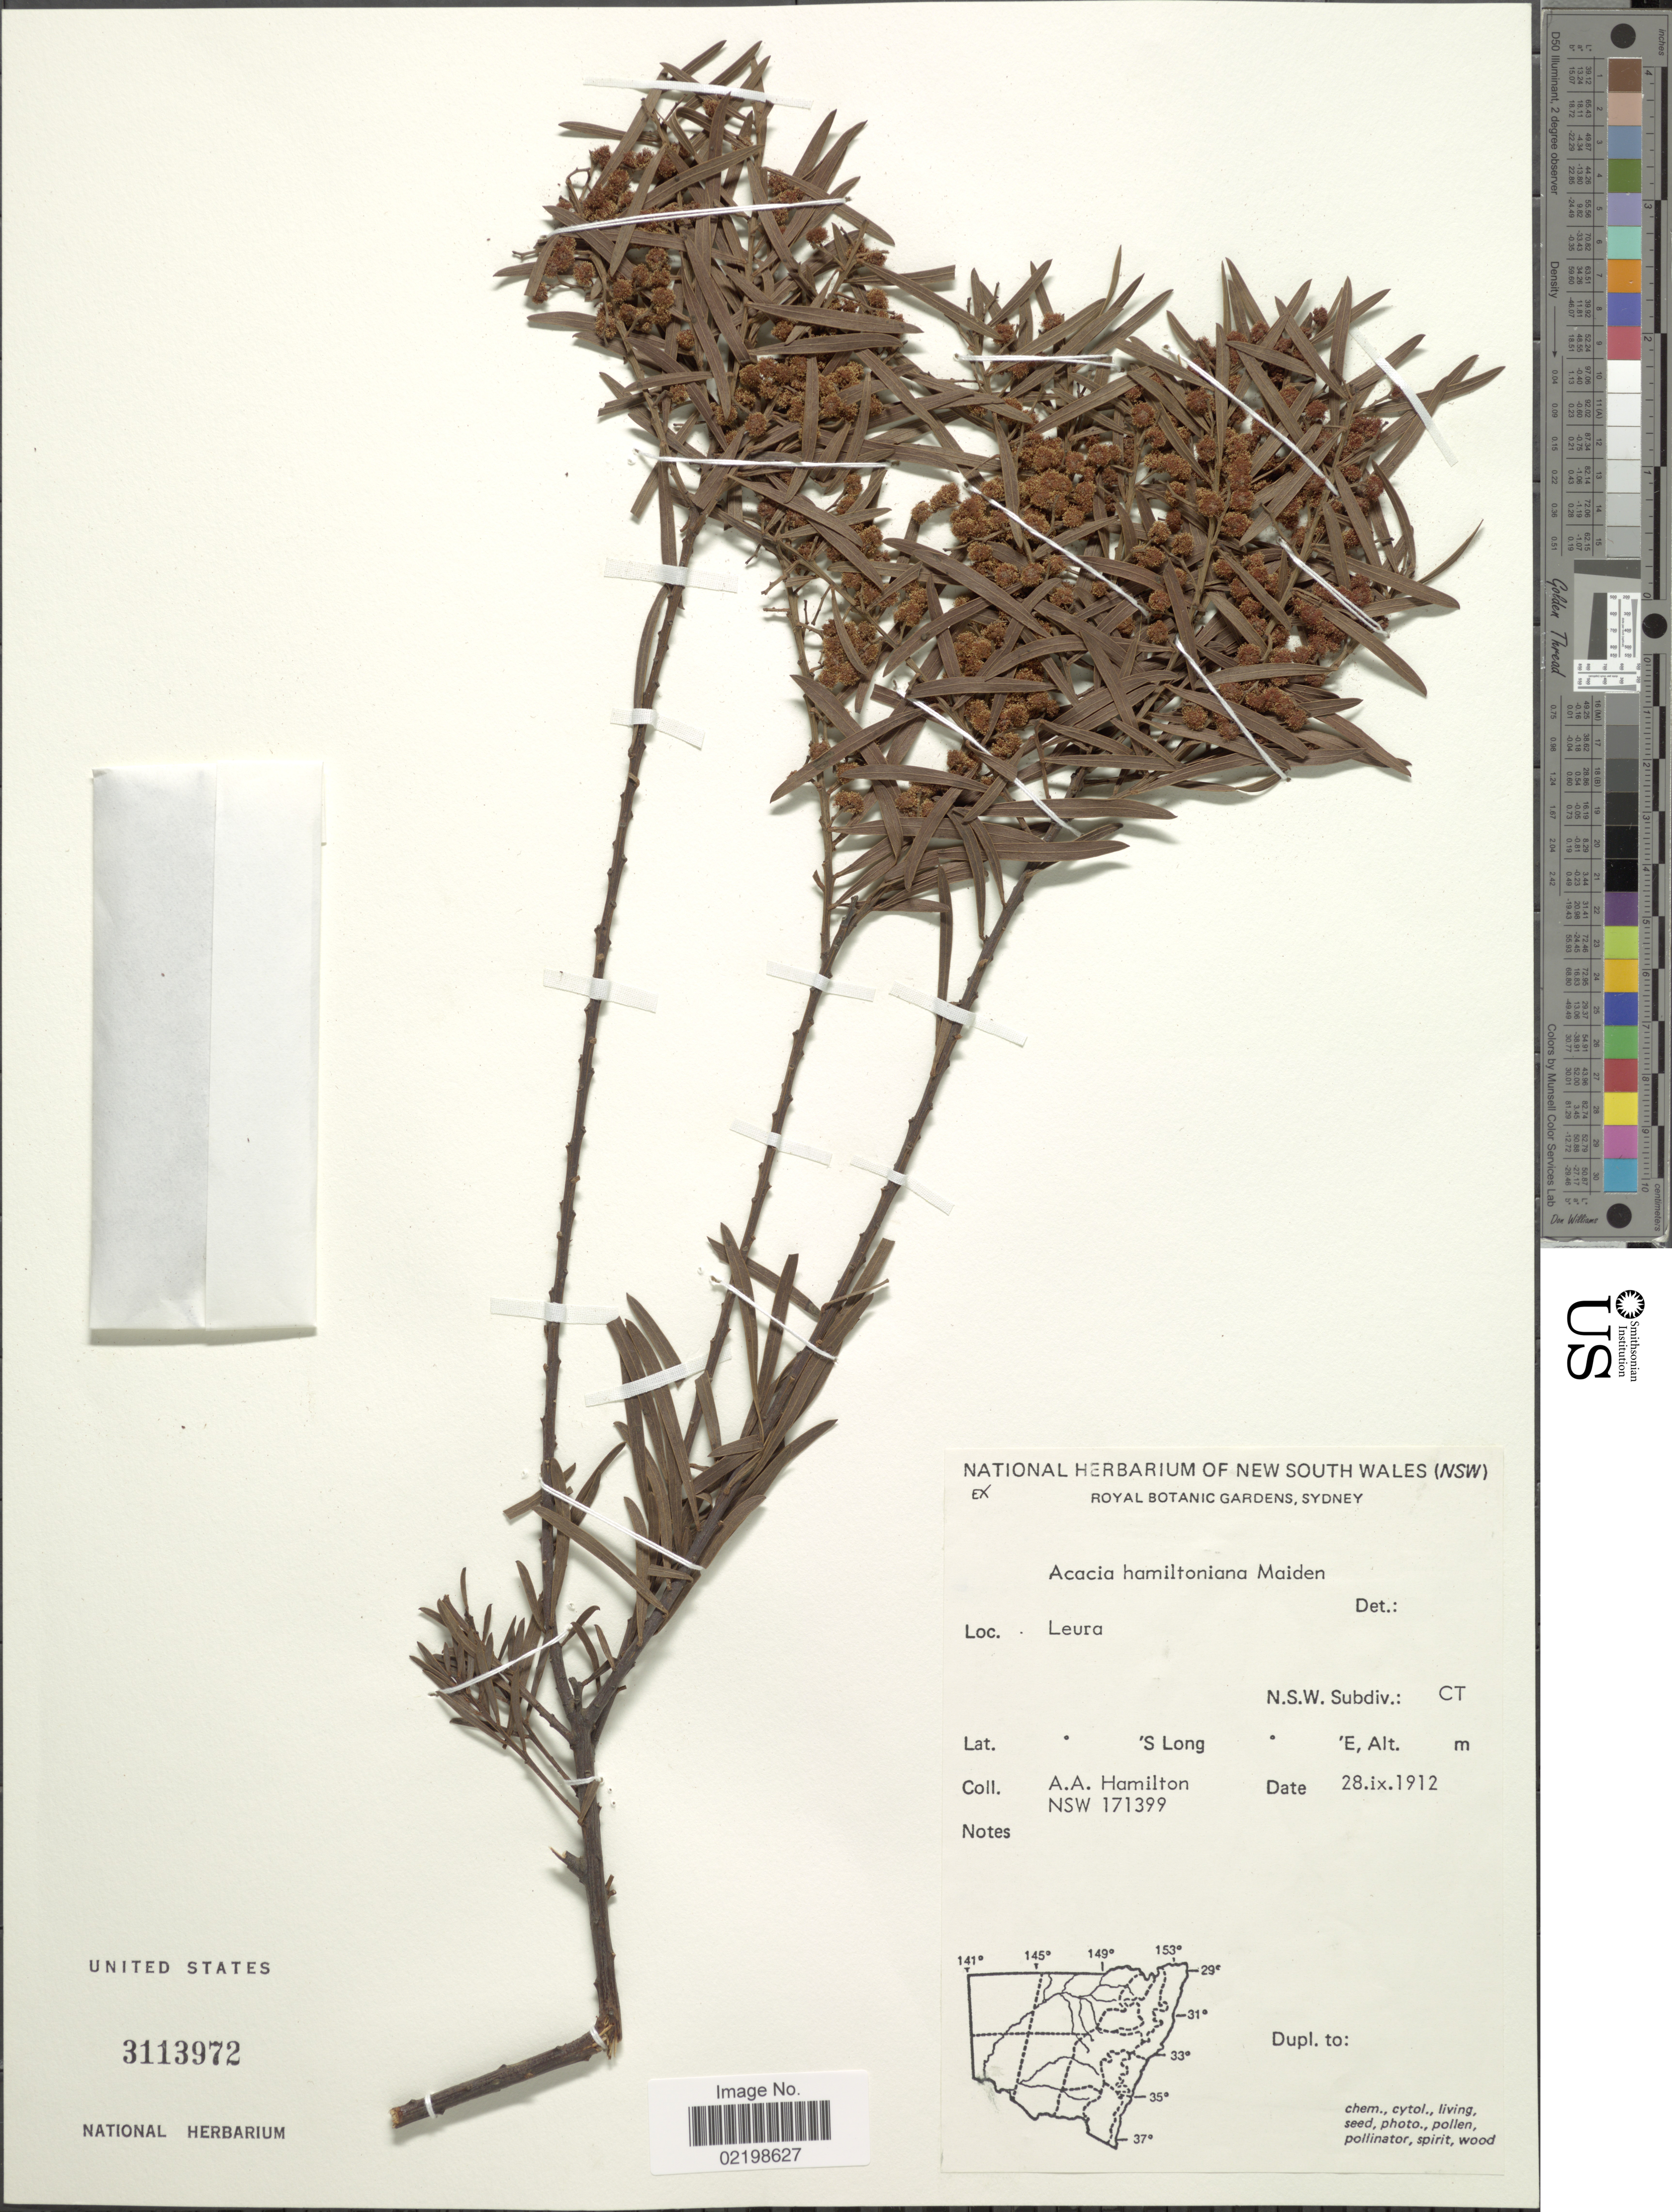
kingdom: Plantae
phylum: Tracheophyta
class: Magnoliopsida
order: Fabales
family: Fabaceae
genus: Acacia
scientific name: Acacia hamiltoniana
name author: Maiden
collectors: A. A. Hamilton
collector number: NSW171399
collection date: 1912-09-28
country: Australia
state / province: New South Wales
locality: Leura. N.S.W. Subdiv.: CT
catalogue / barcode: US 3113972